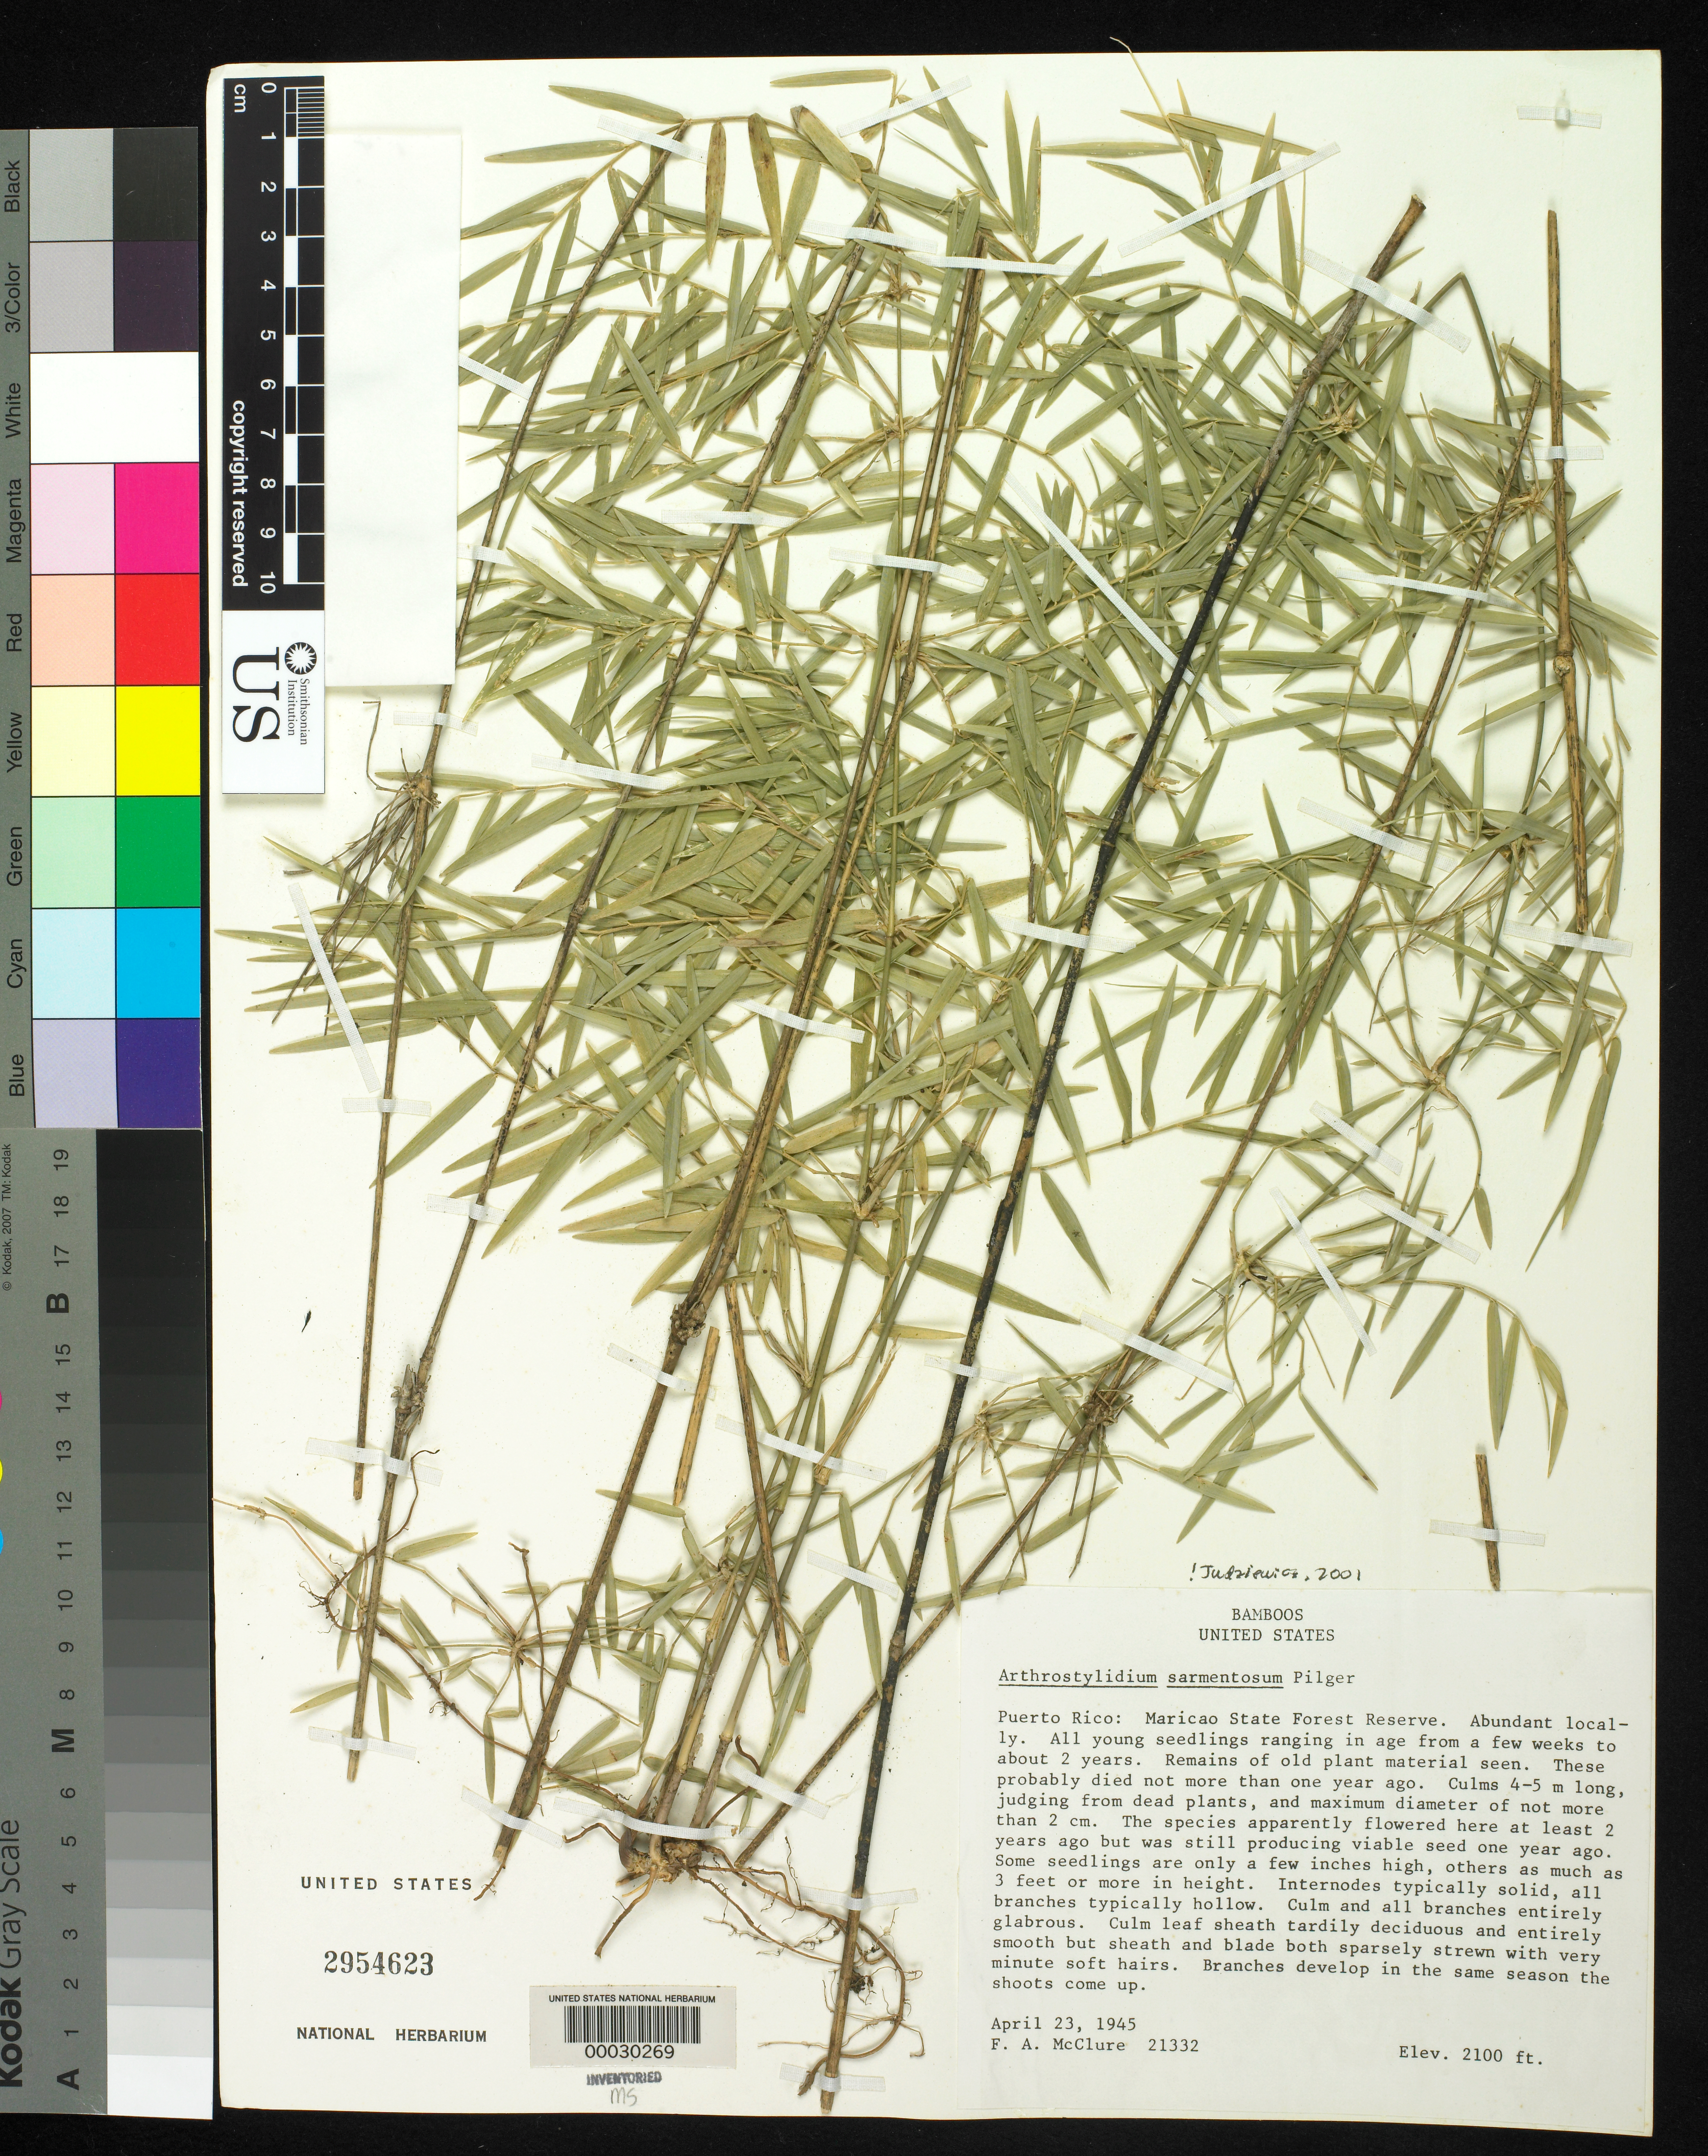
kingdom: Plantae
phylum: Tracheophyta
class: Liliopsida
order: Poales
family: Poaceae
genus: Arthrostylidium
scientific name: Arthrostylidium sarmentosum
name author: Pilg. in Urb.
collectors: F. A. McClure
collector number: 21332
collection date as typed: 23 Apr 1945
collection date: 1945-04-23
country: Puerto Rico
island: Greater Antilles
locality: Maricao state forest reserve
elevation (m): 641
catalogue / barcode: US 2954623